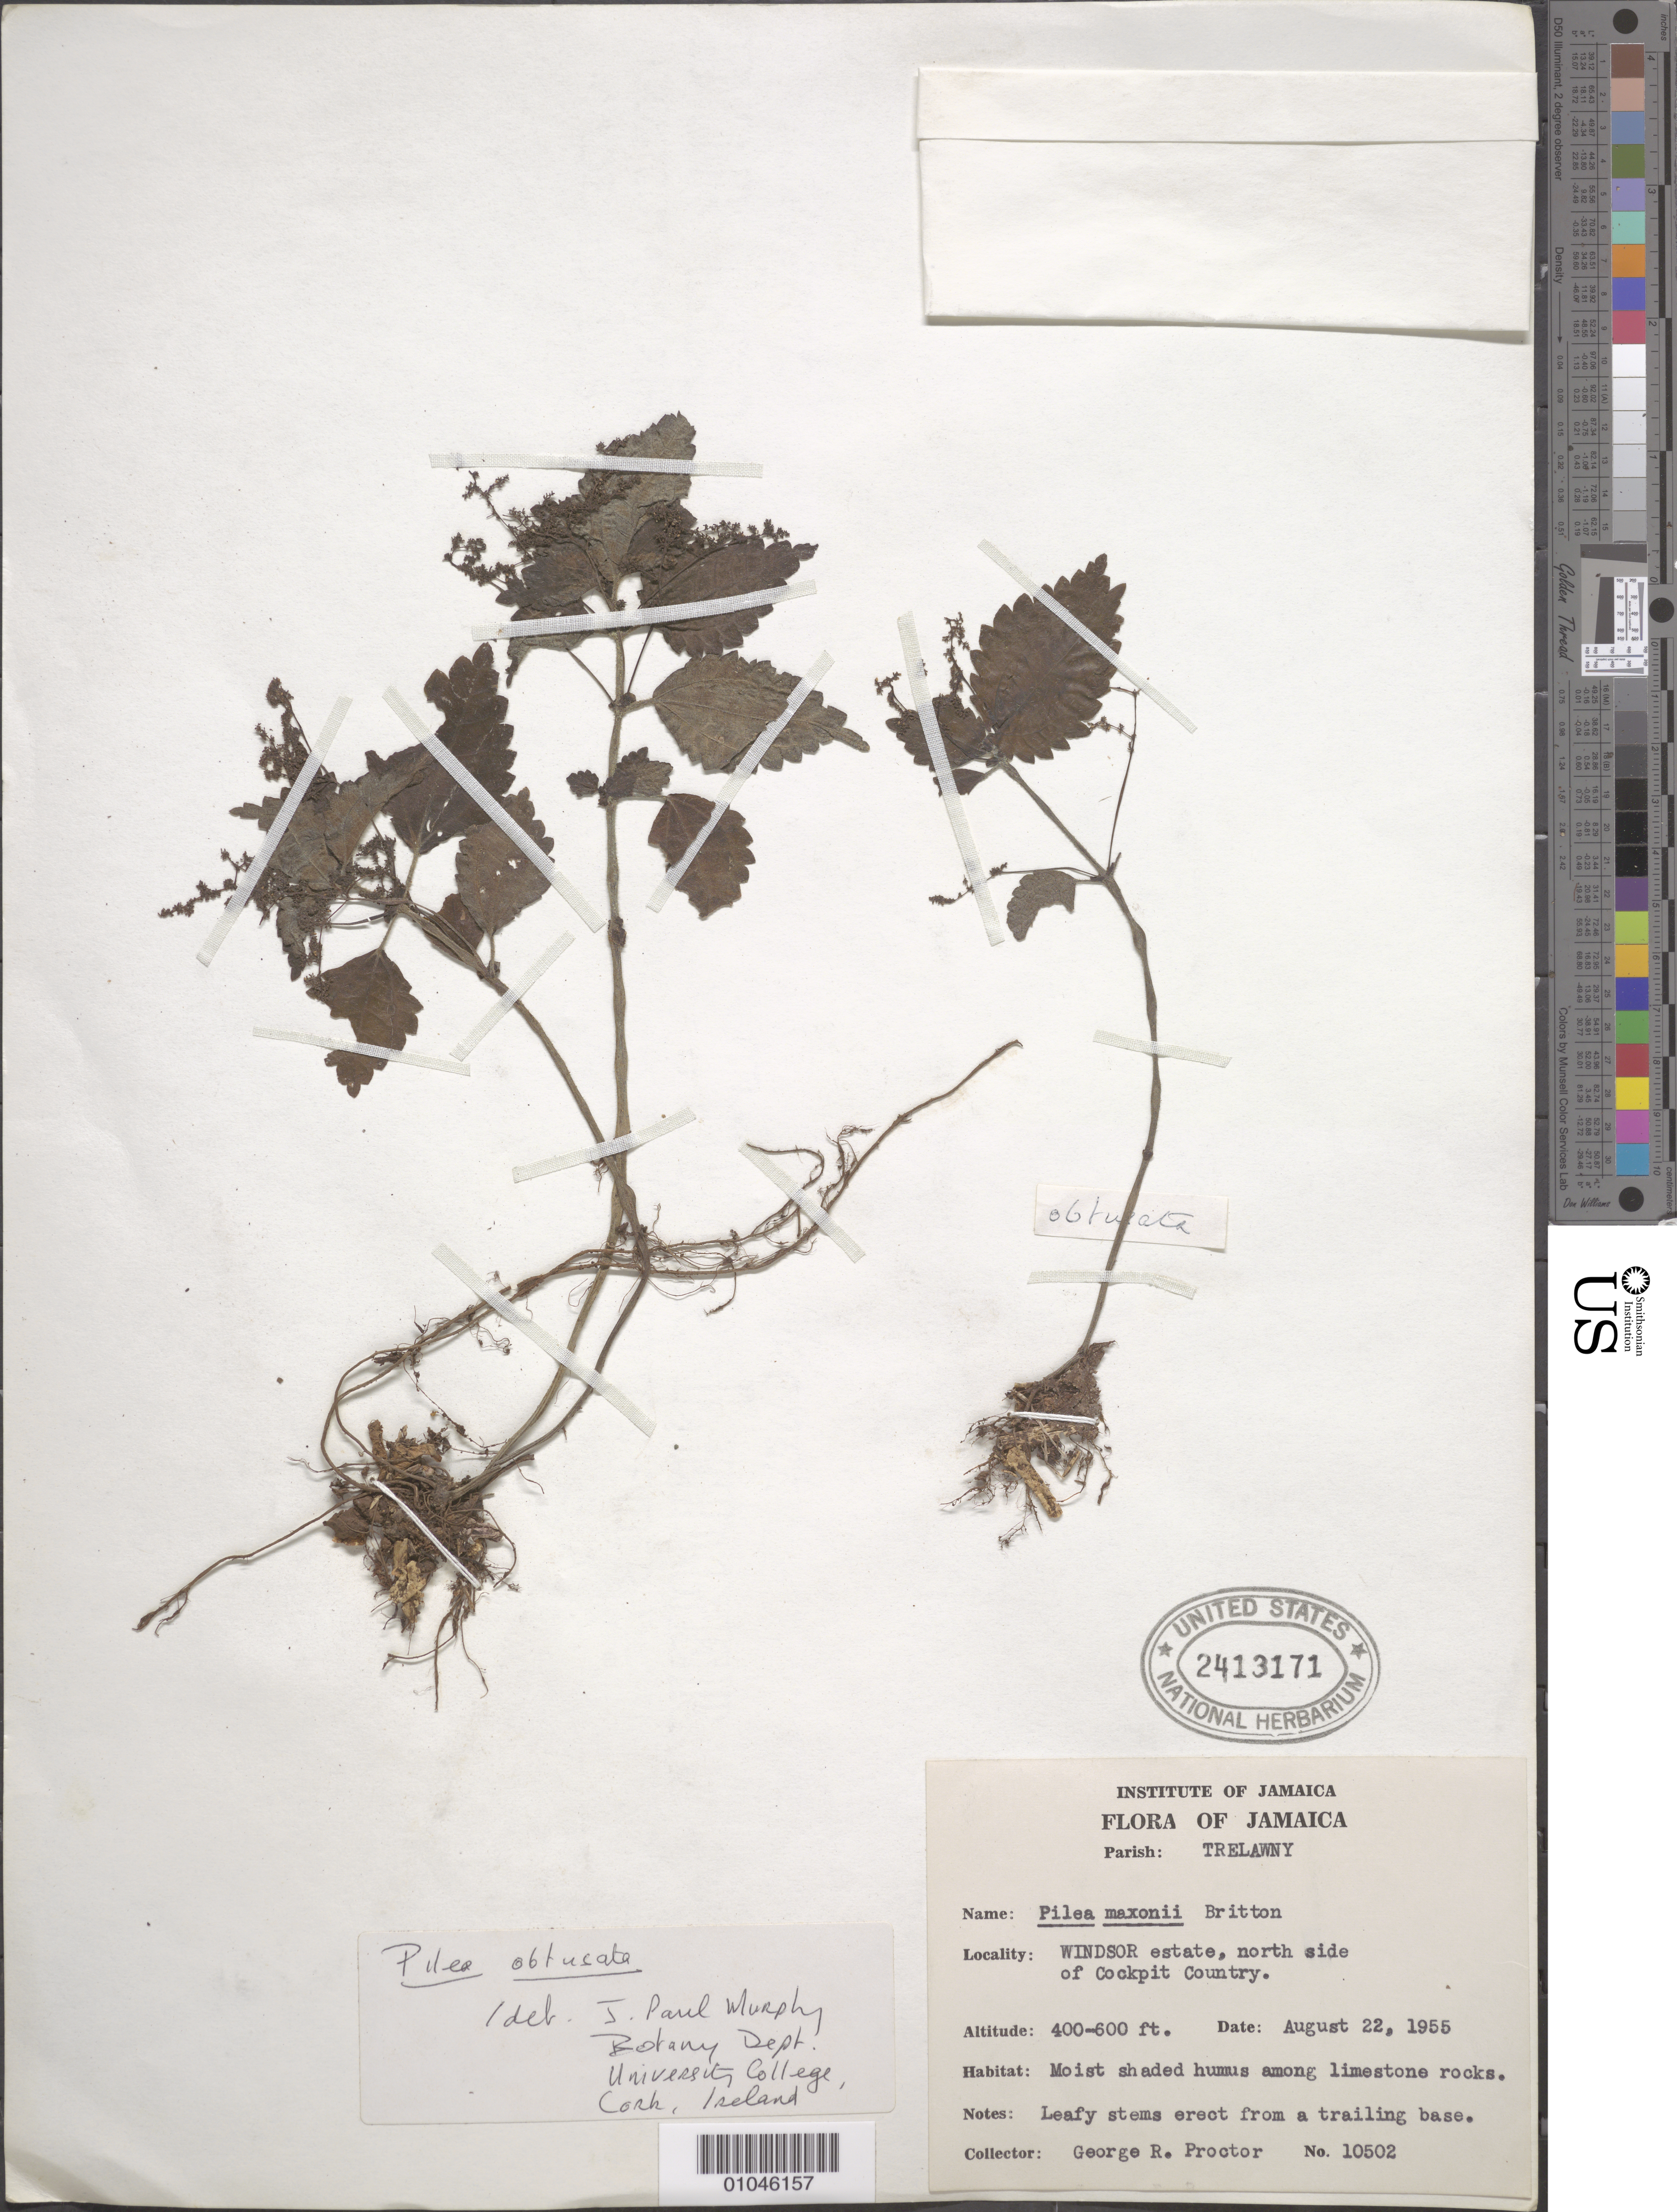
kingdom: Plantae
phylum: Tracheophyta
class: Magnoliopsida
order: Rosales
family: Urticaceae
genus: Pilea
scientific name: Pilea obtusata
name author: Liebm.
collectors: G. R. Proctor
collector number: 10502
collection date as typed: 22 Aug 1955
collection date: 1955-08-22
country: Jamaica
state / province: Trelawny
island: Jamaica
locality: Windsor estate. N side of Cockpit Country. Moist shaded humus among limestone rocks. Leafy stems erect from a trailing base.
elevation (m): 122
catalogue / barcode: US 2413171